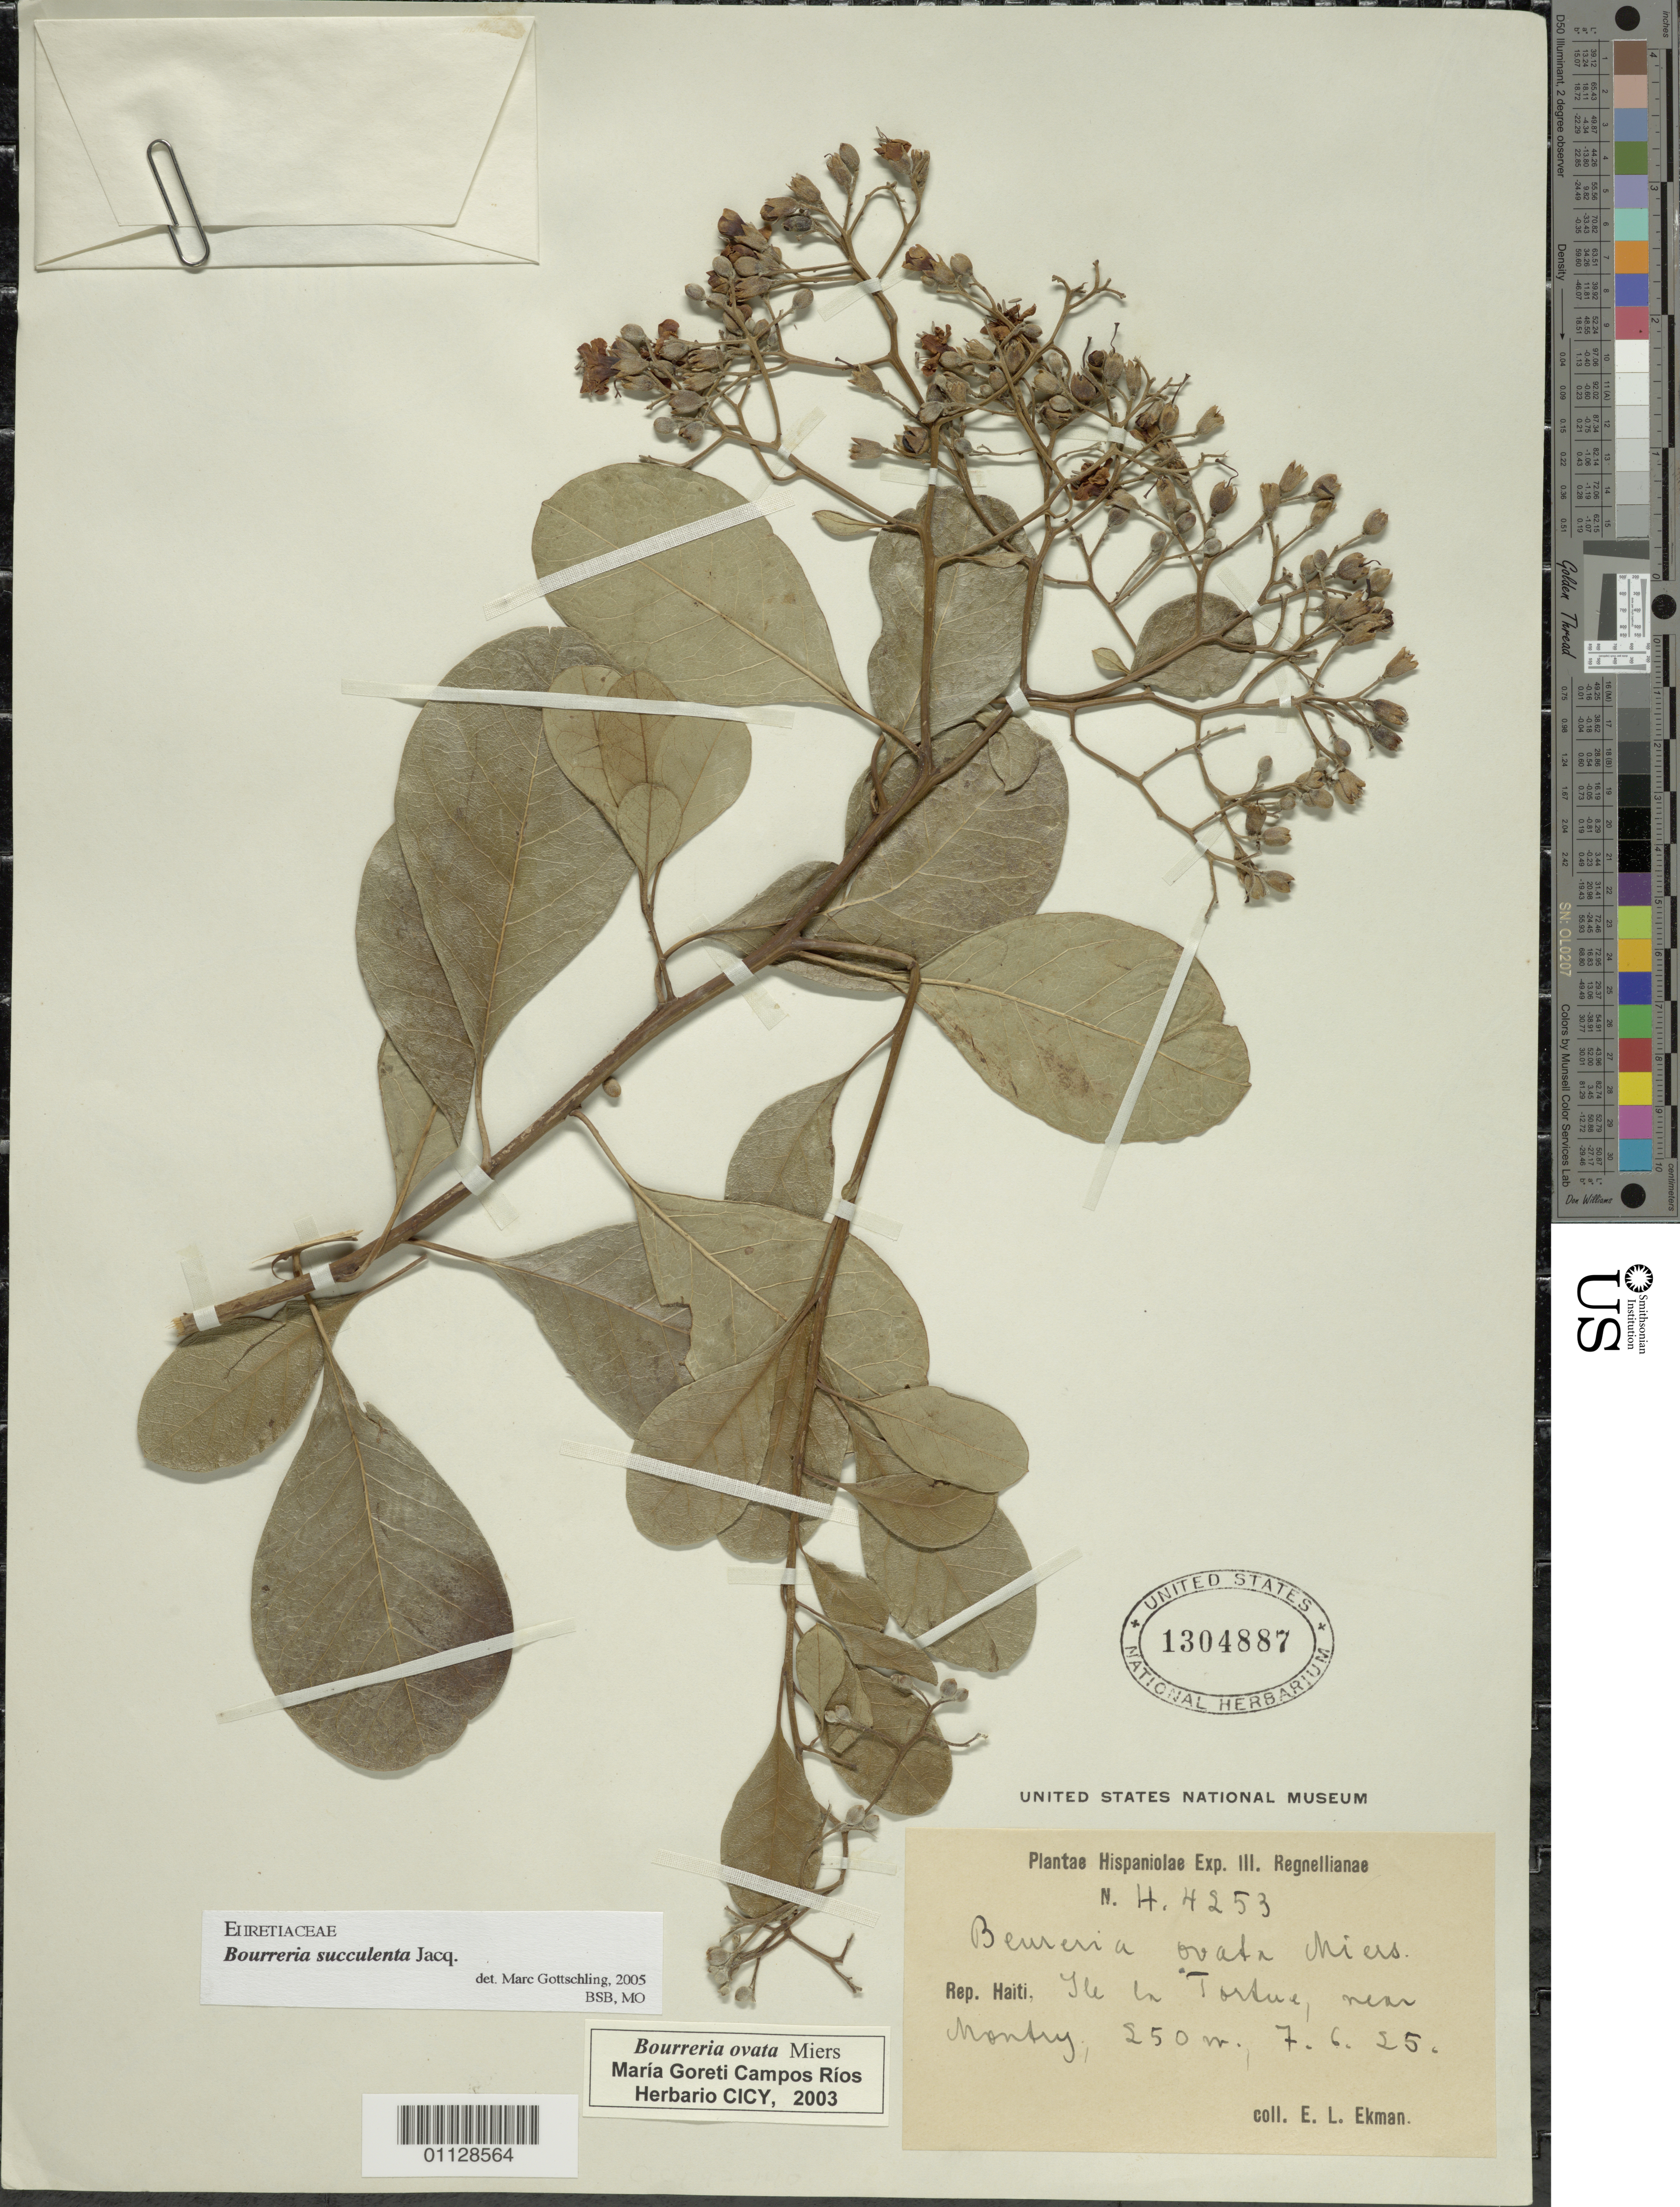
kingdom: Plantae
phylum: Tracheophyta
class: Magnoliopsida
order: Boraginales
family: Ehretiaceae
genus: Bourreria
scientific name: Bourreria succulenta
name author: Jacq.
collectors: E. L. Ekman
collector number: H. 4253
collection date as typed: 07 Jun 1925 or 06 Jul 1925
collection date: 1925-06-07 or 1925-07-06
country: Haiti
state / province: Nord-Óuest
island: Île de la Tortue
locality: near Montry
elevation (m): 250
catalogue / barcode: US 1304887